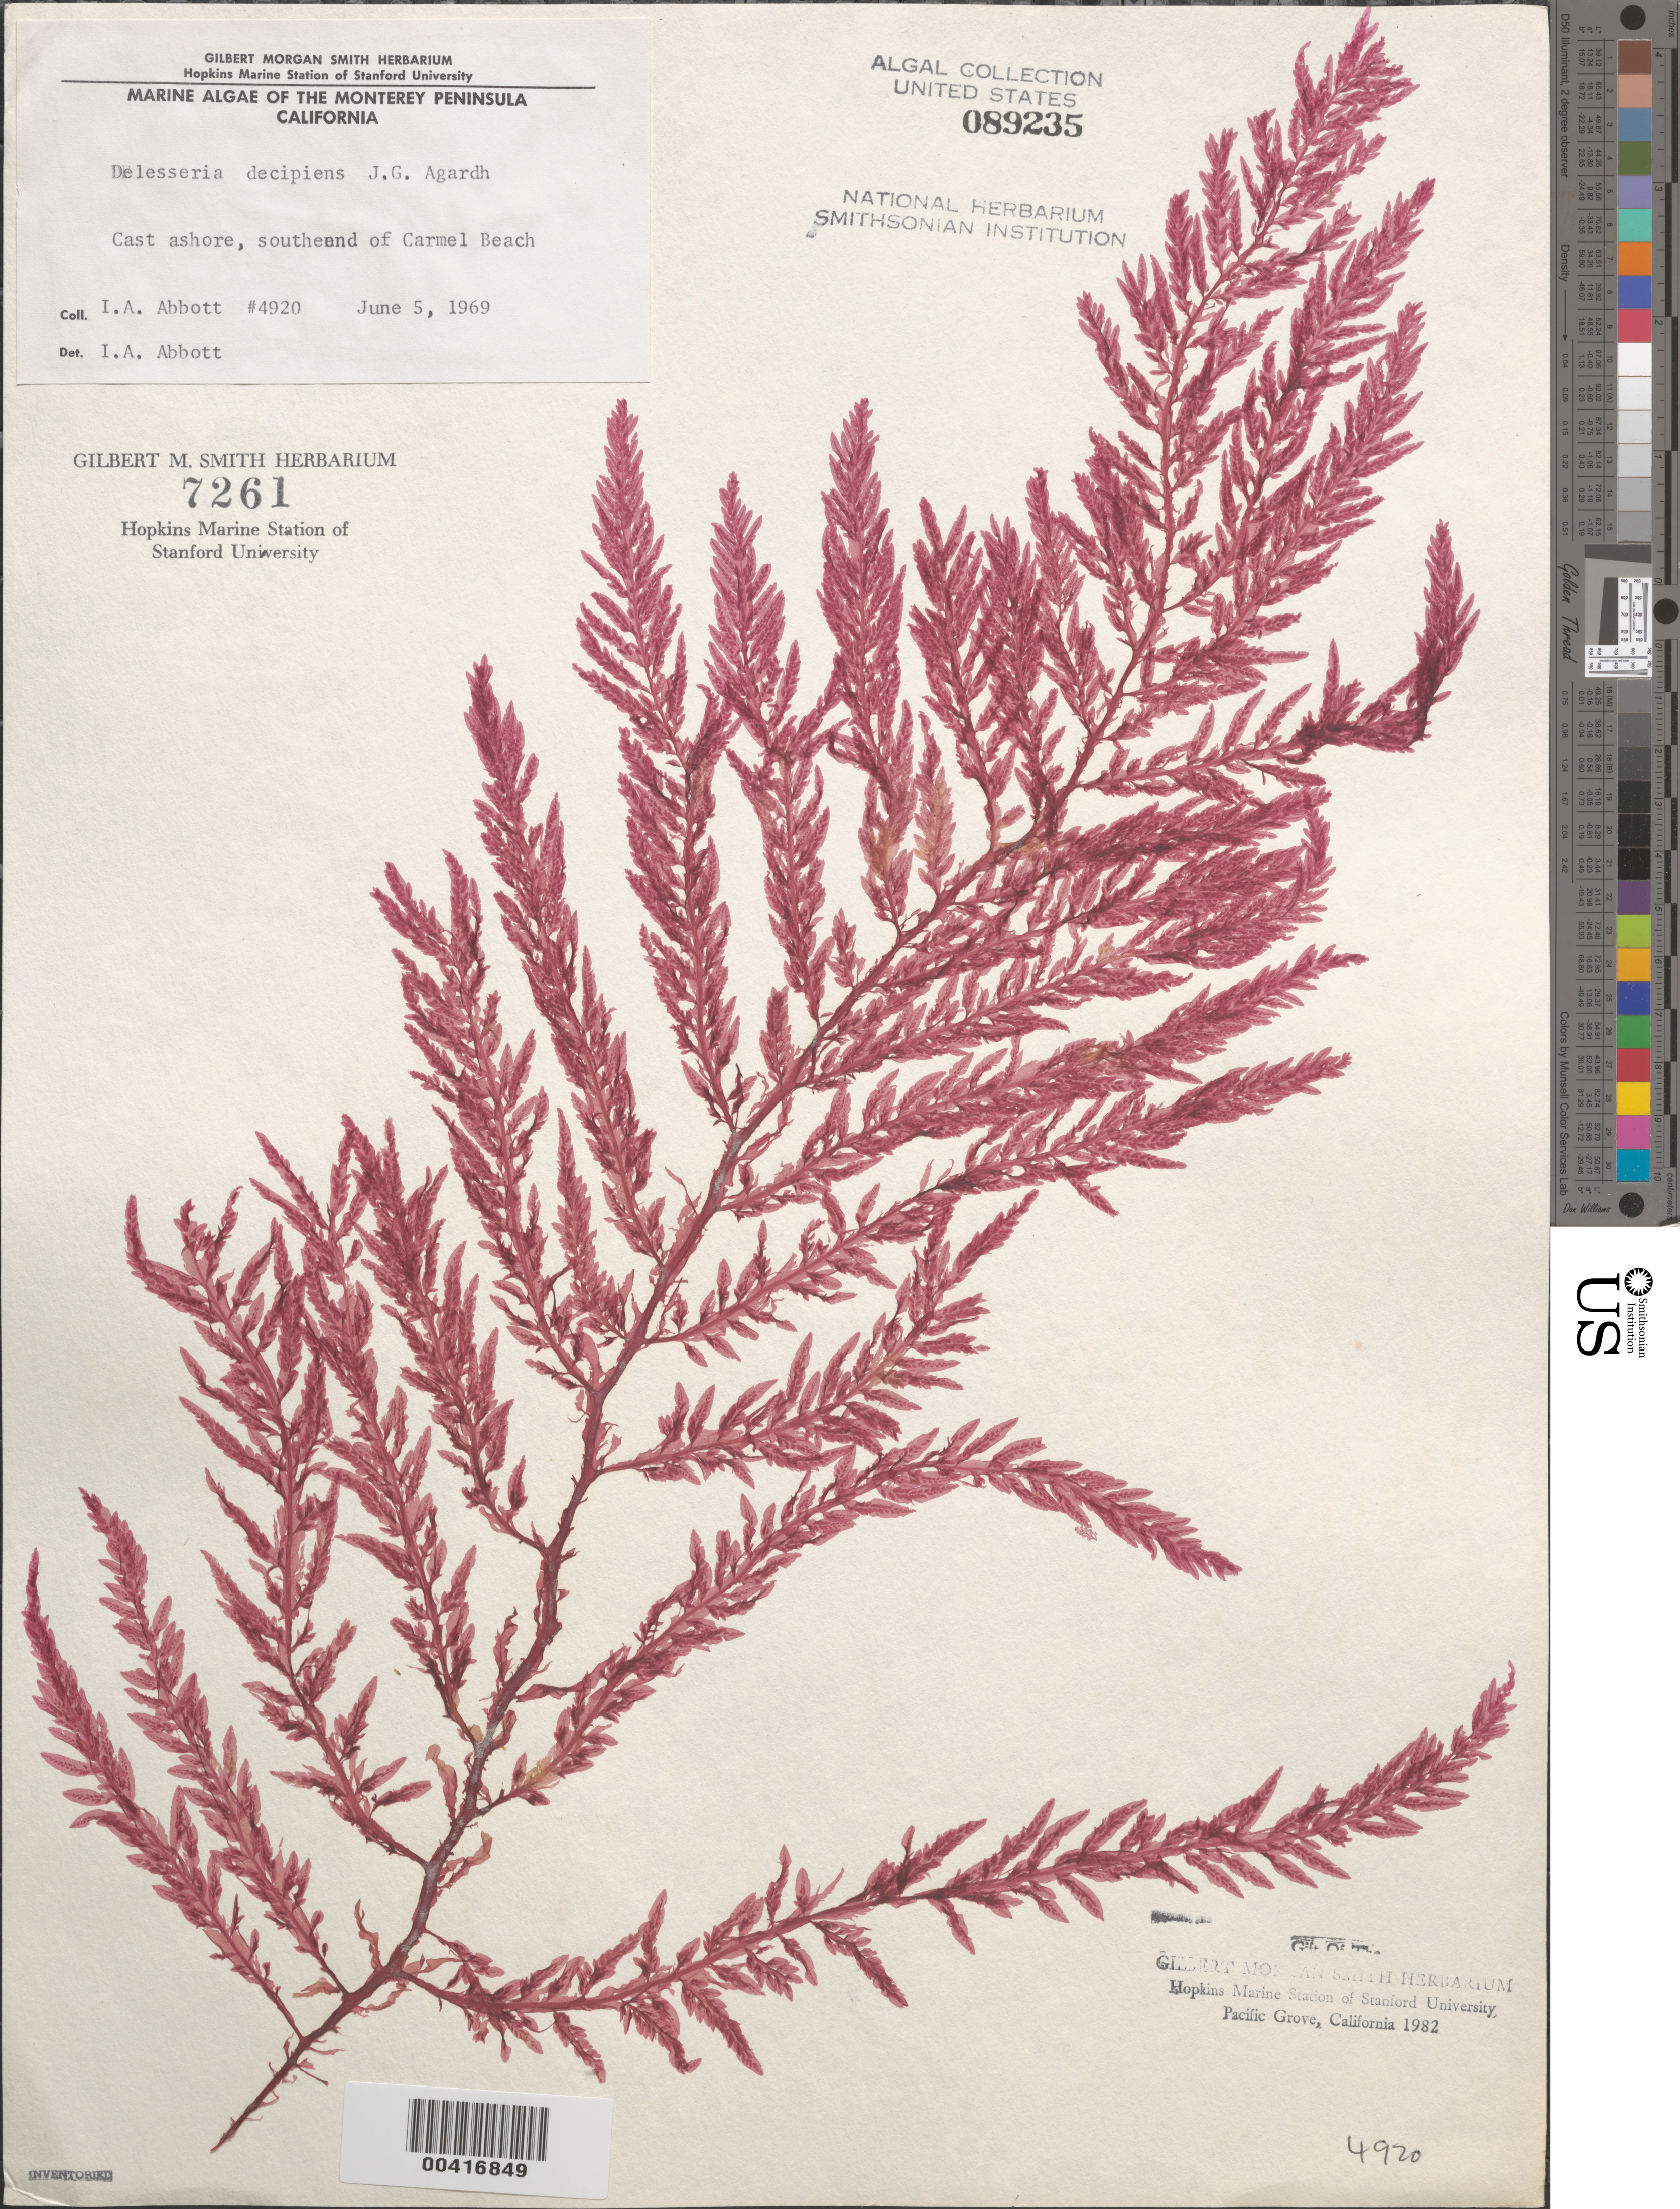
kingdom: Plantae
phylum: Rhodophyta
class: Florideophyceae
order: Ceramiales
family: Delesseriaceae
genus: Cumathamnion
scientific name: Cumathamnion decipiens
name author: (J. Agardh) M.J. Wynne & G.W. Saunders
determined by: Algae name updating Project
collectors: I. A. Abbott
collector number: IAA 4920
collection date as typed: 05 Jun 1969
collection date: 1969-06-05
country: United States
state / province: California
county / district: Monterey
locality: Carmel Beach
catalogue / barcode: US 89235